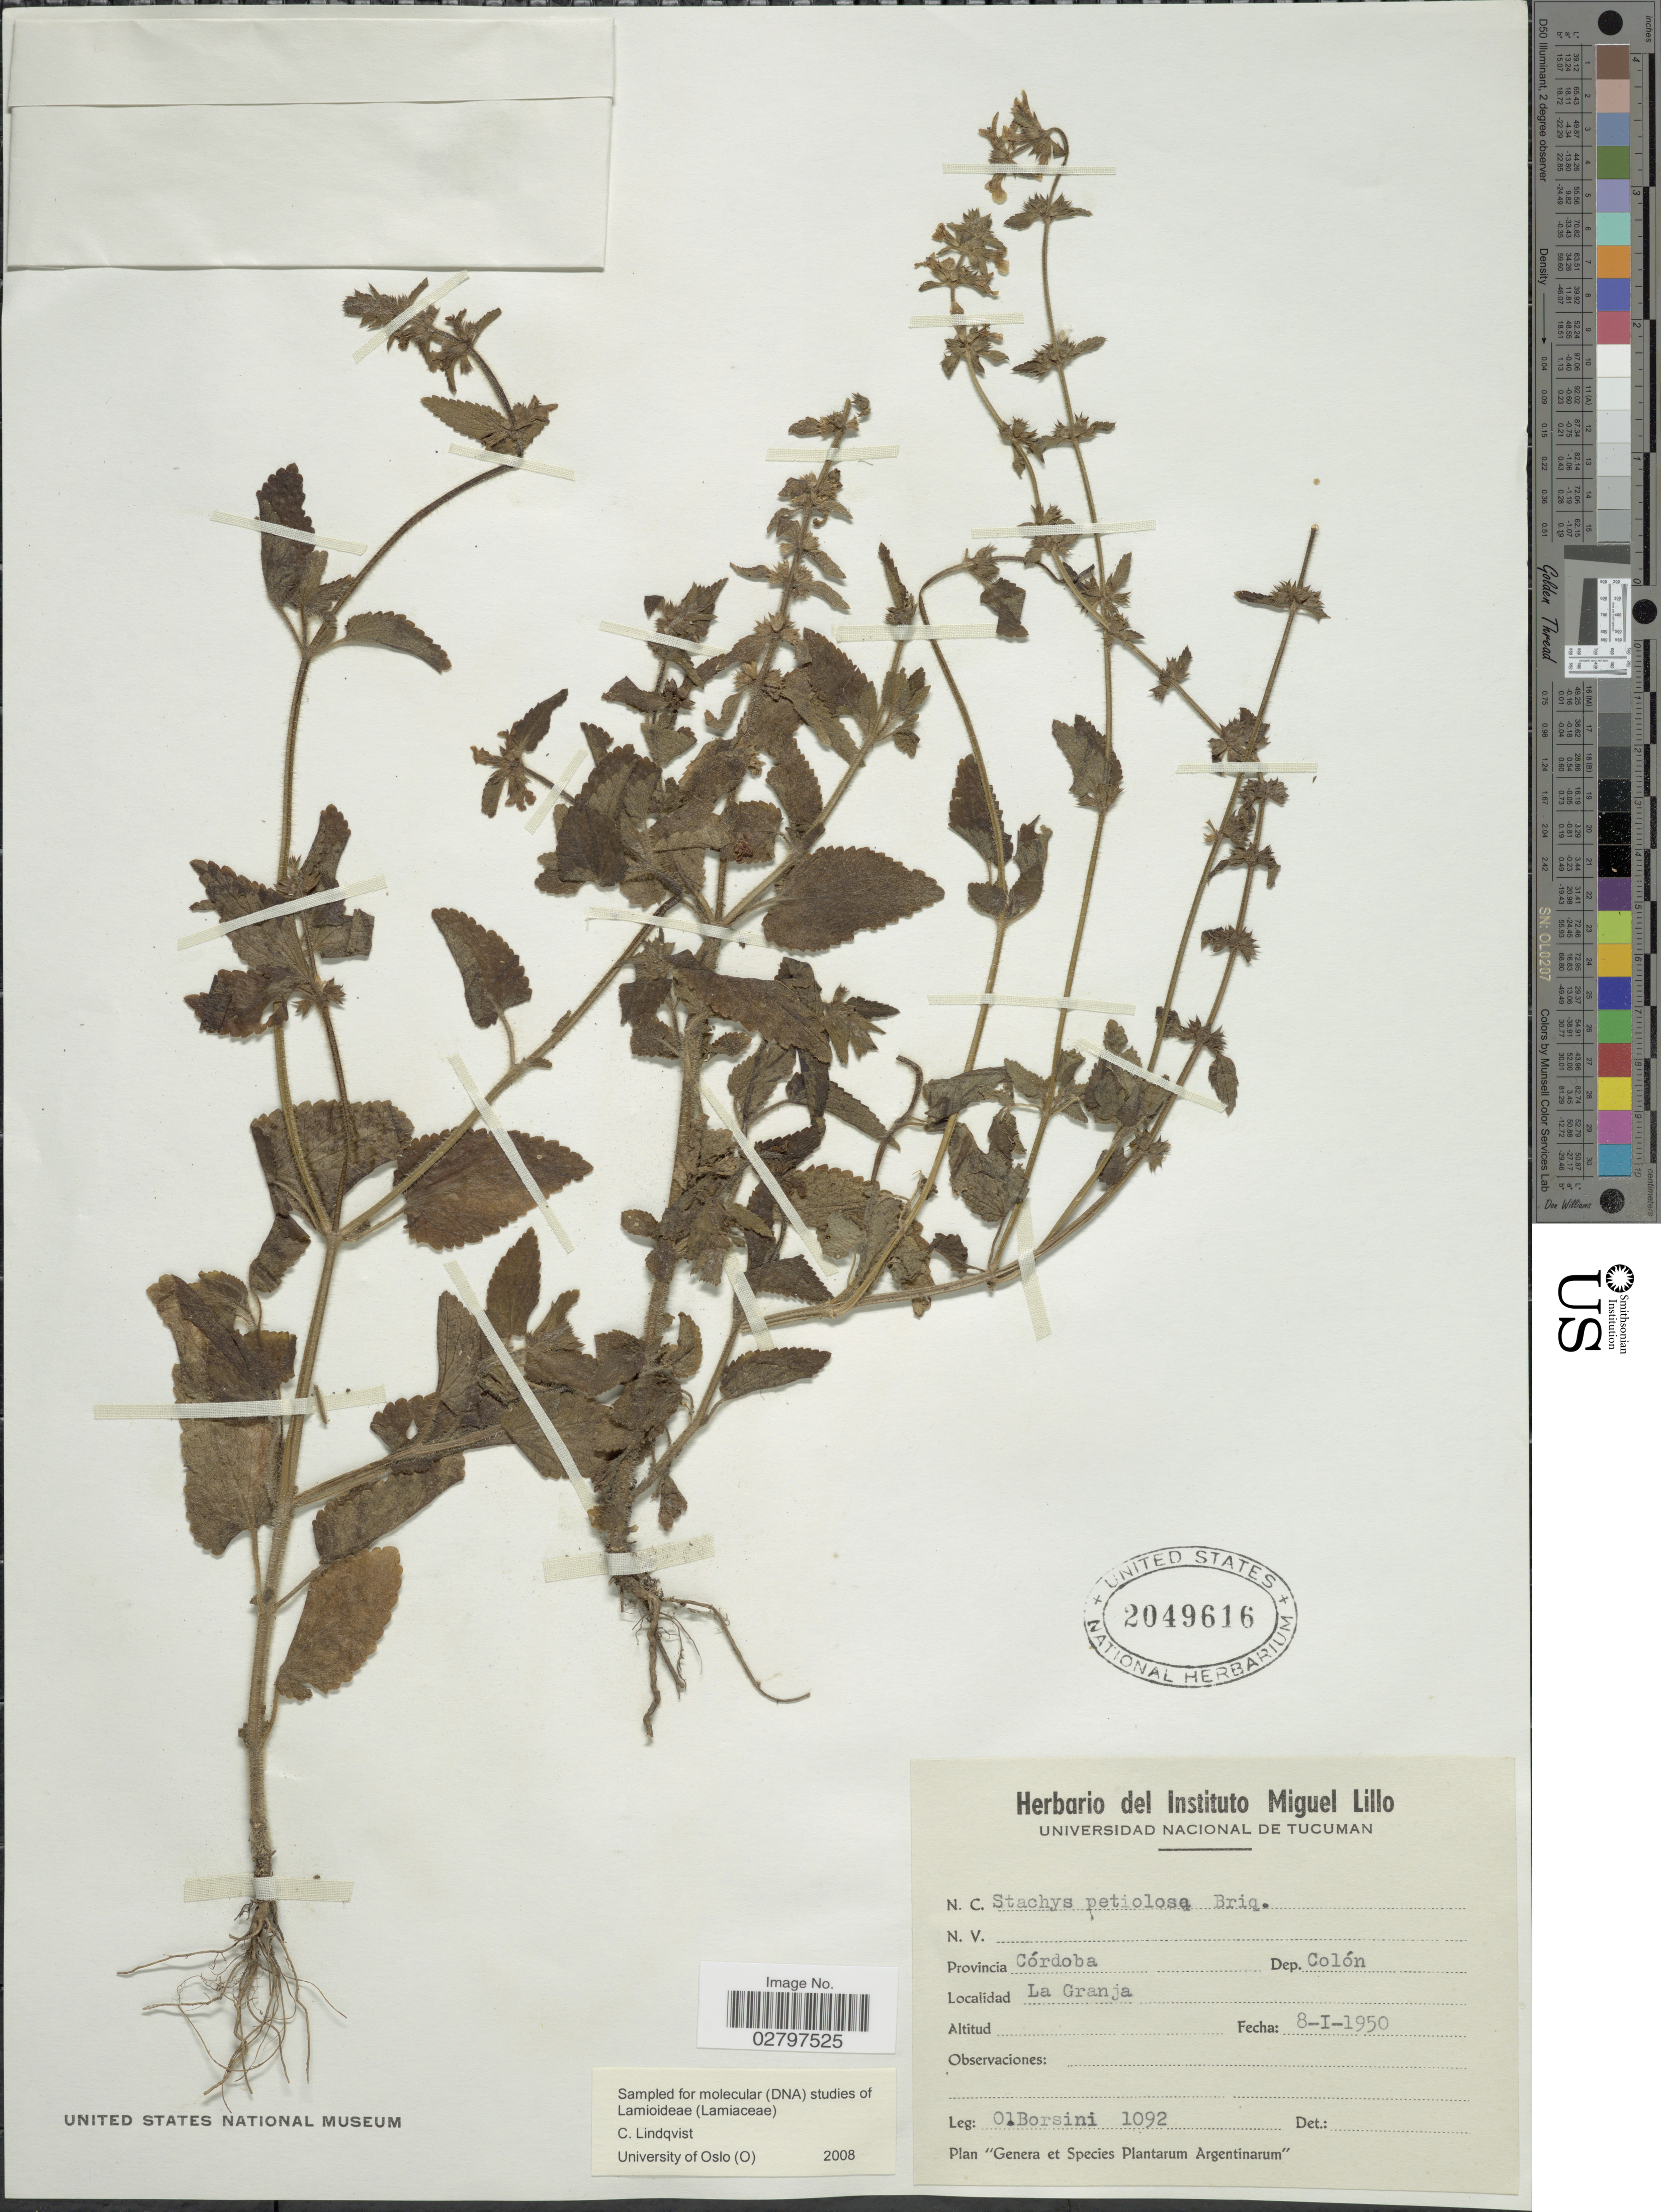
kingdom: Plantae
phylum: Tracheophyta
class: Magnoliopsida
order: Lamiales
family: Lamiaceae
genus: Stachys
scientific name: Stachys petiolosa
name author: Briq.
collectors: O. H. Borsini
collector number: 1092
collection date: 1950-01-08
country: Argentina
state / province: Cordoba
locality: Provincia Córdoba, Dep. Colón, La Granja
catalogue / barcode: US 2049616